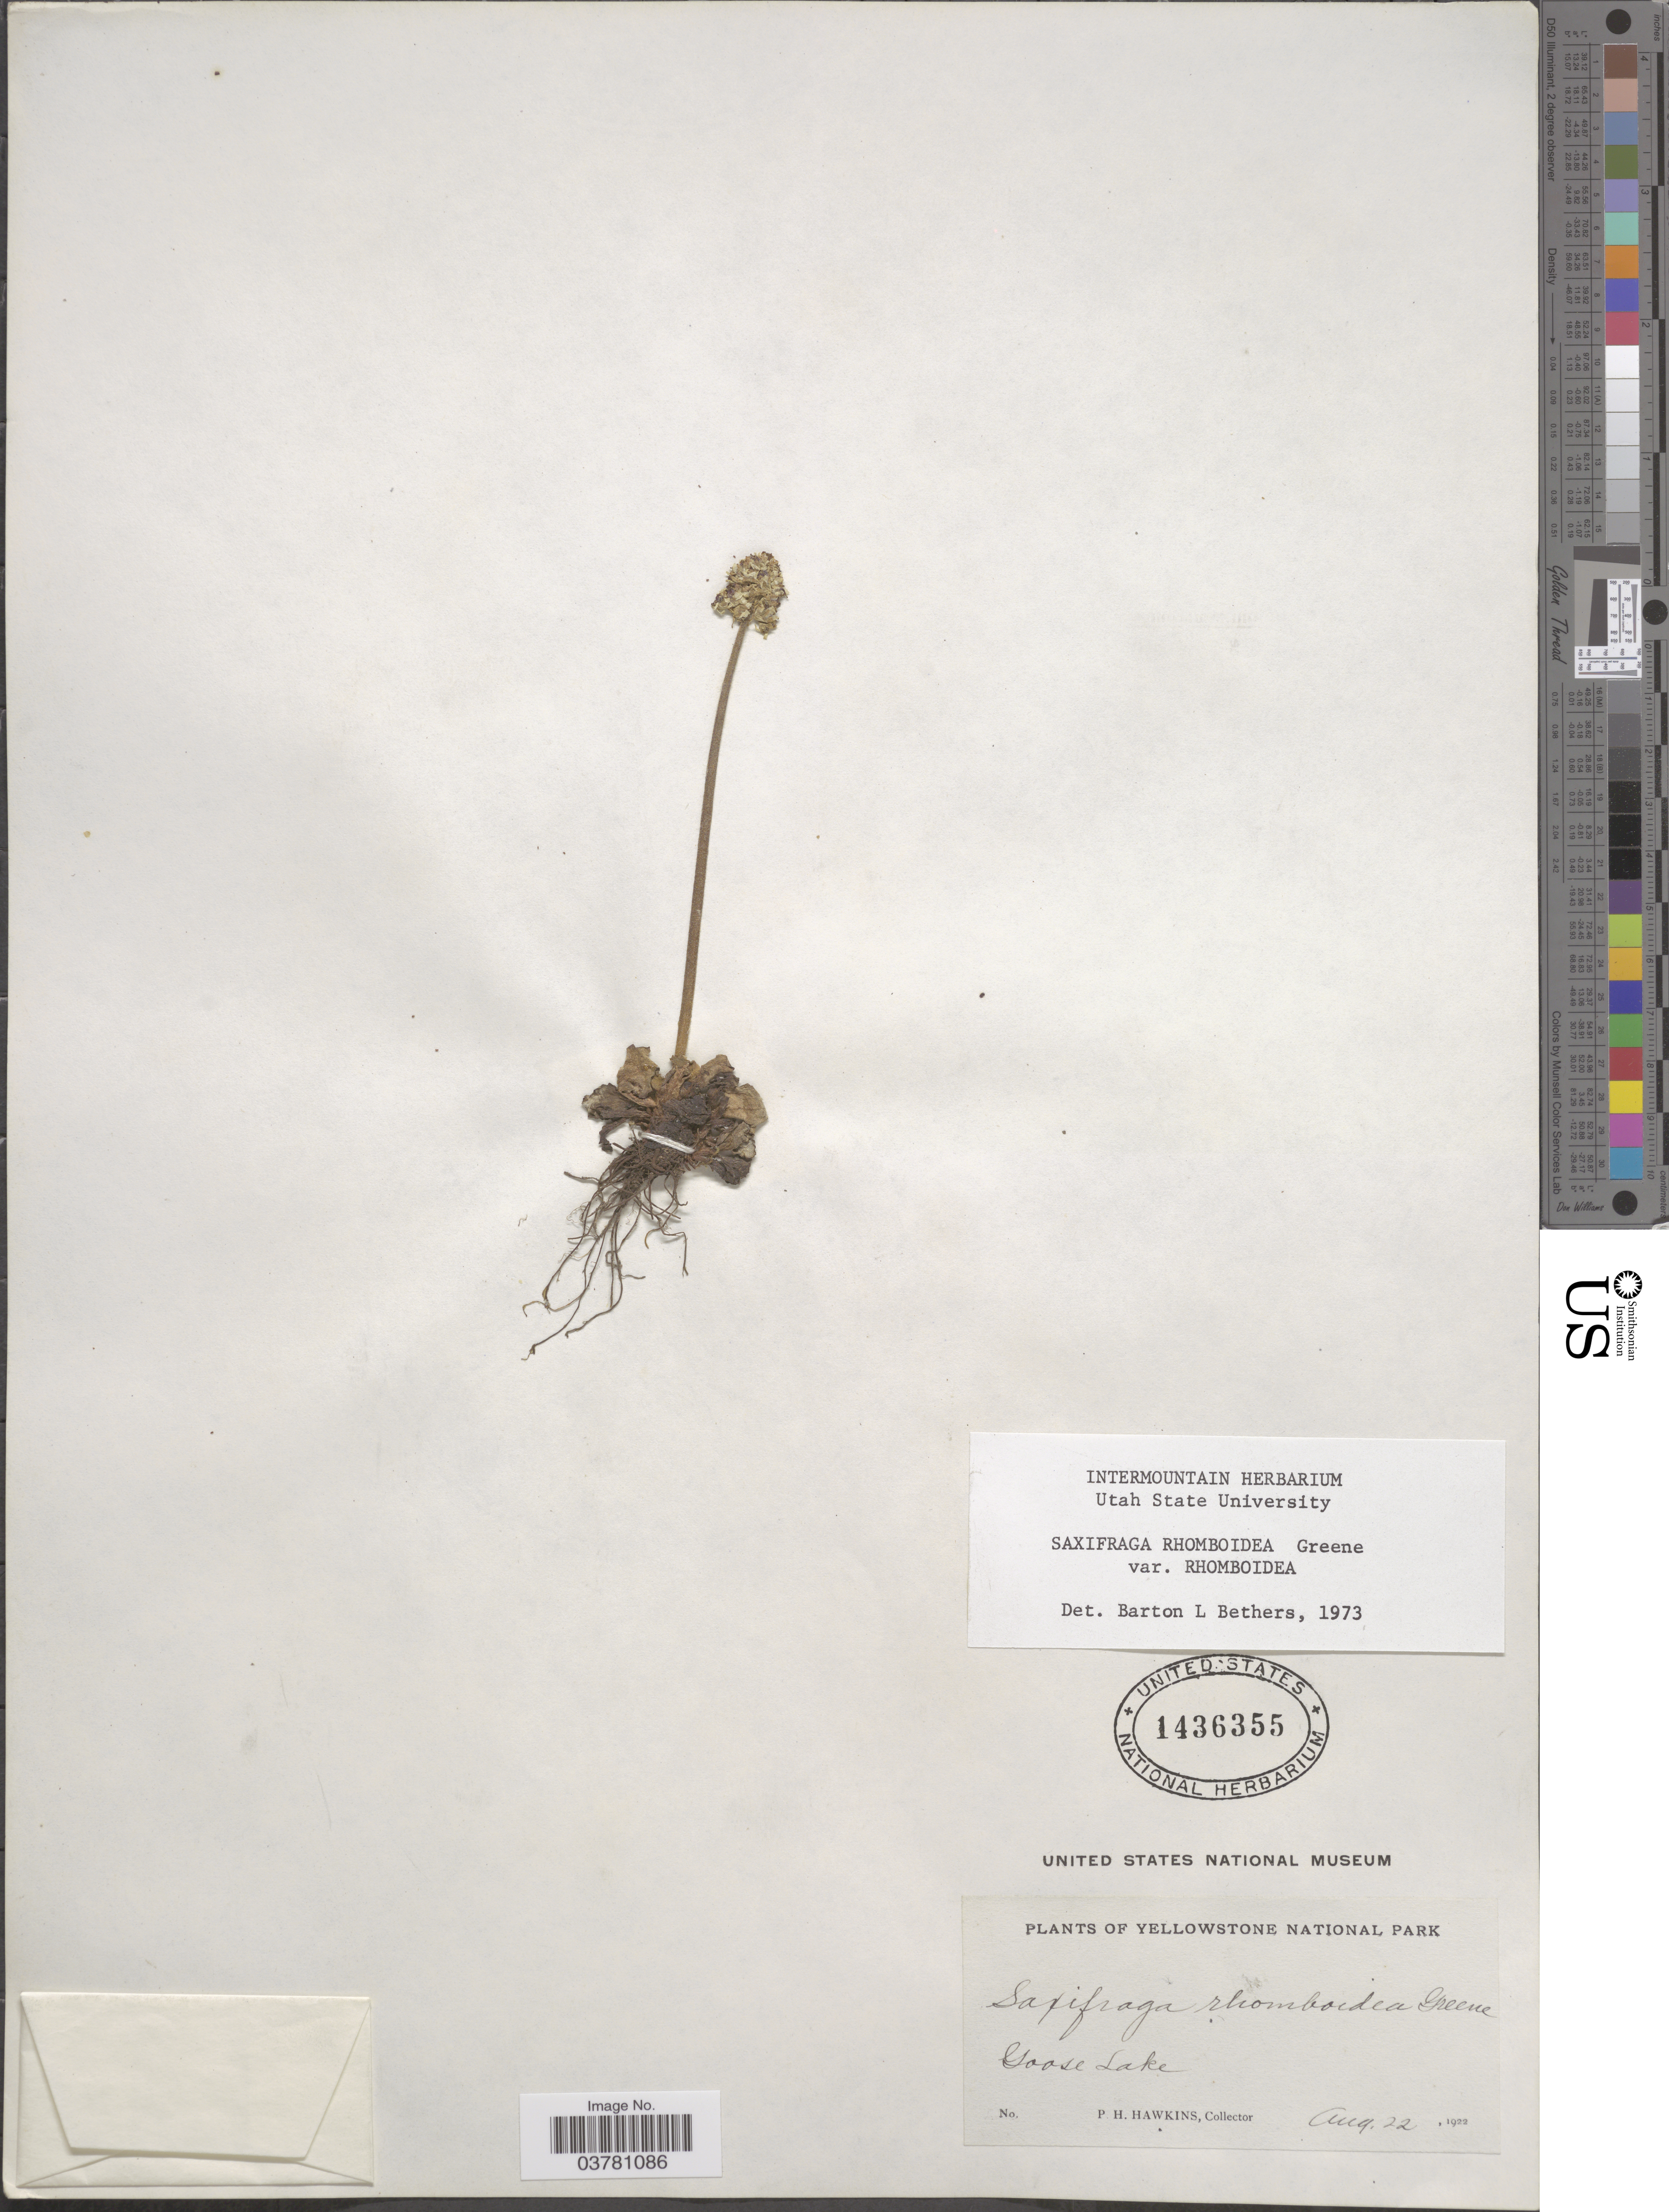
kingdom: Plantae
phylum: Tracheophyta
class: Magnoliopsida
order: Saxifragales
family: Saxifragaceae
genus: Micranthes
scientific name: Micranthes rhomboidea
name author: (Greene) Small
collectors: P. Hawkins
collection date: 1922-08-22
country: United States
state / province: Wyoming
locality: Yellowstone National Park. Goose Lake.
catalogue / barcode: US 1436355